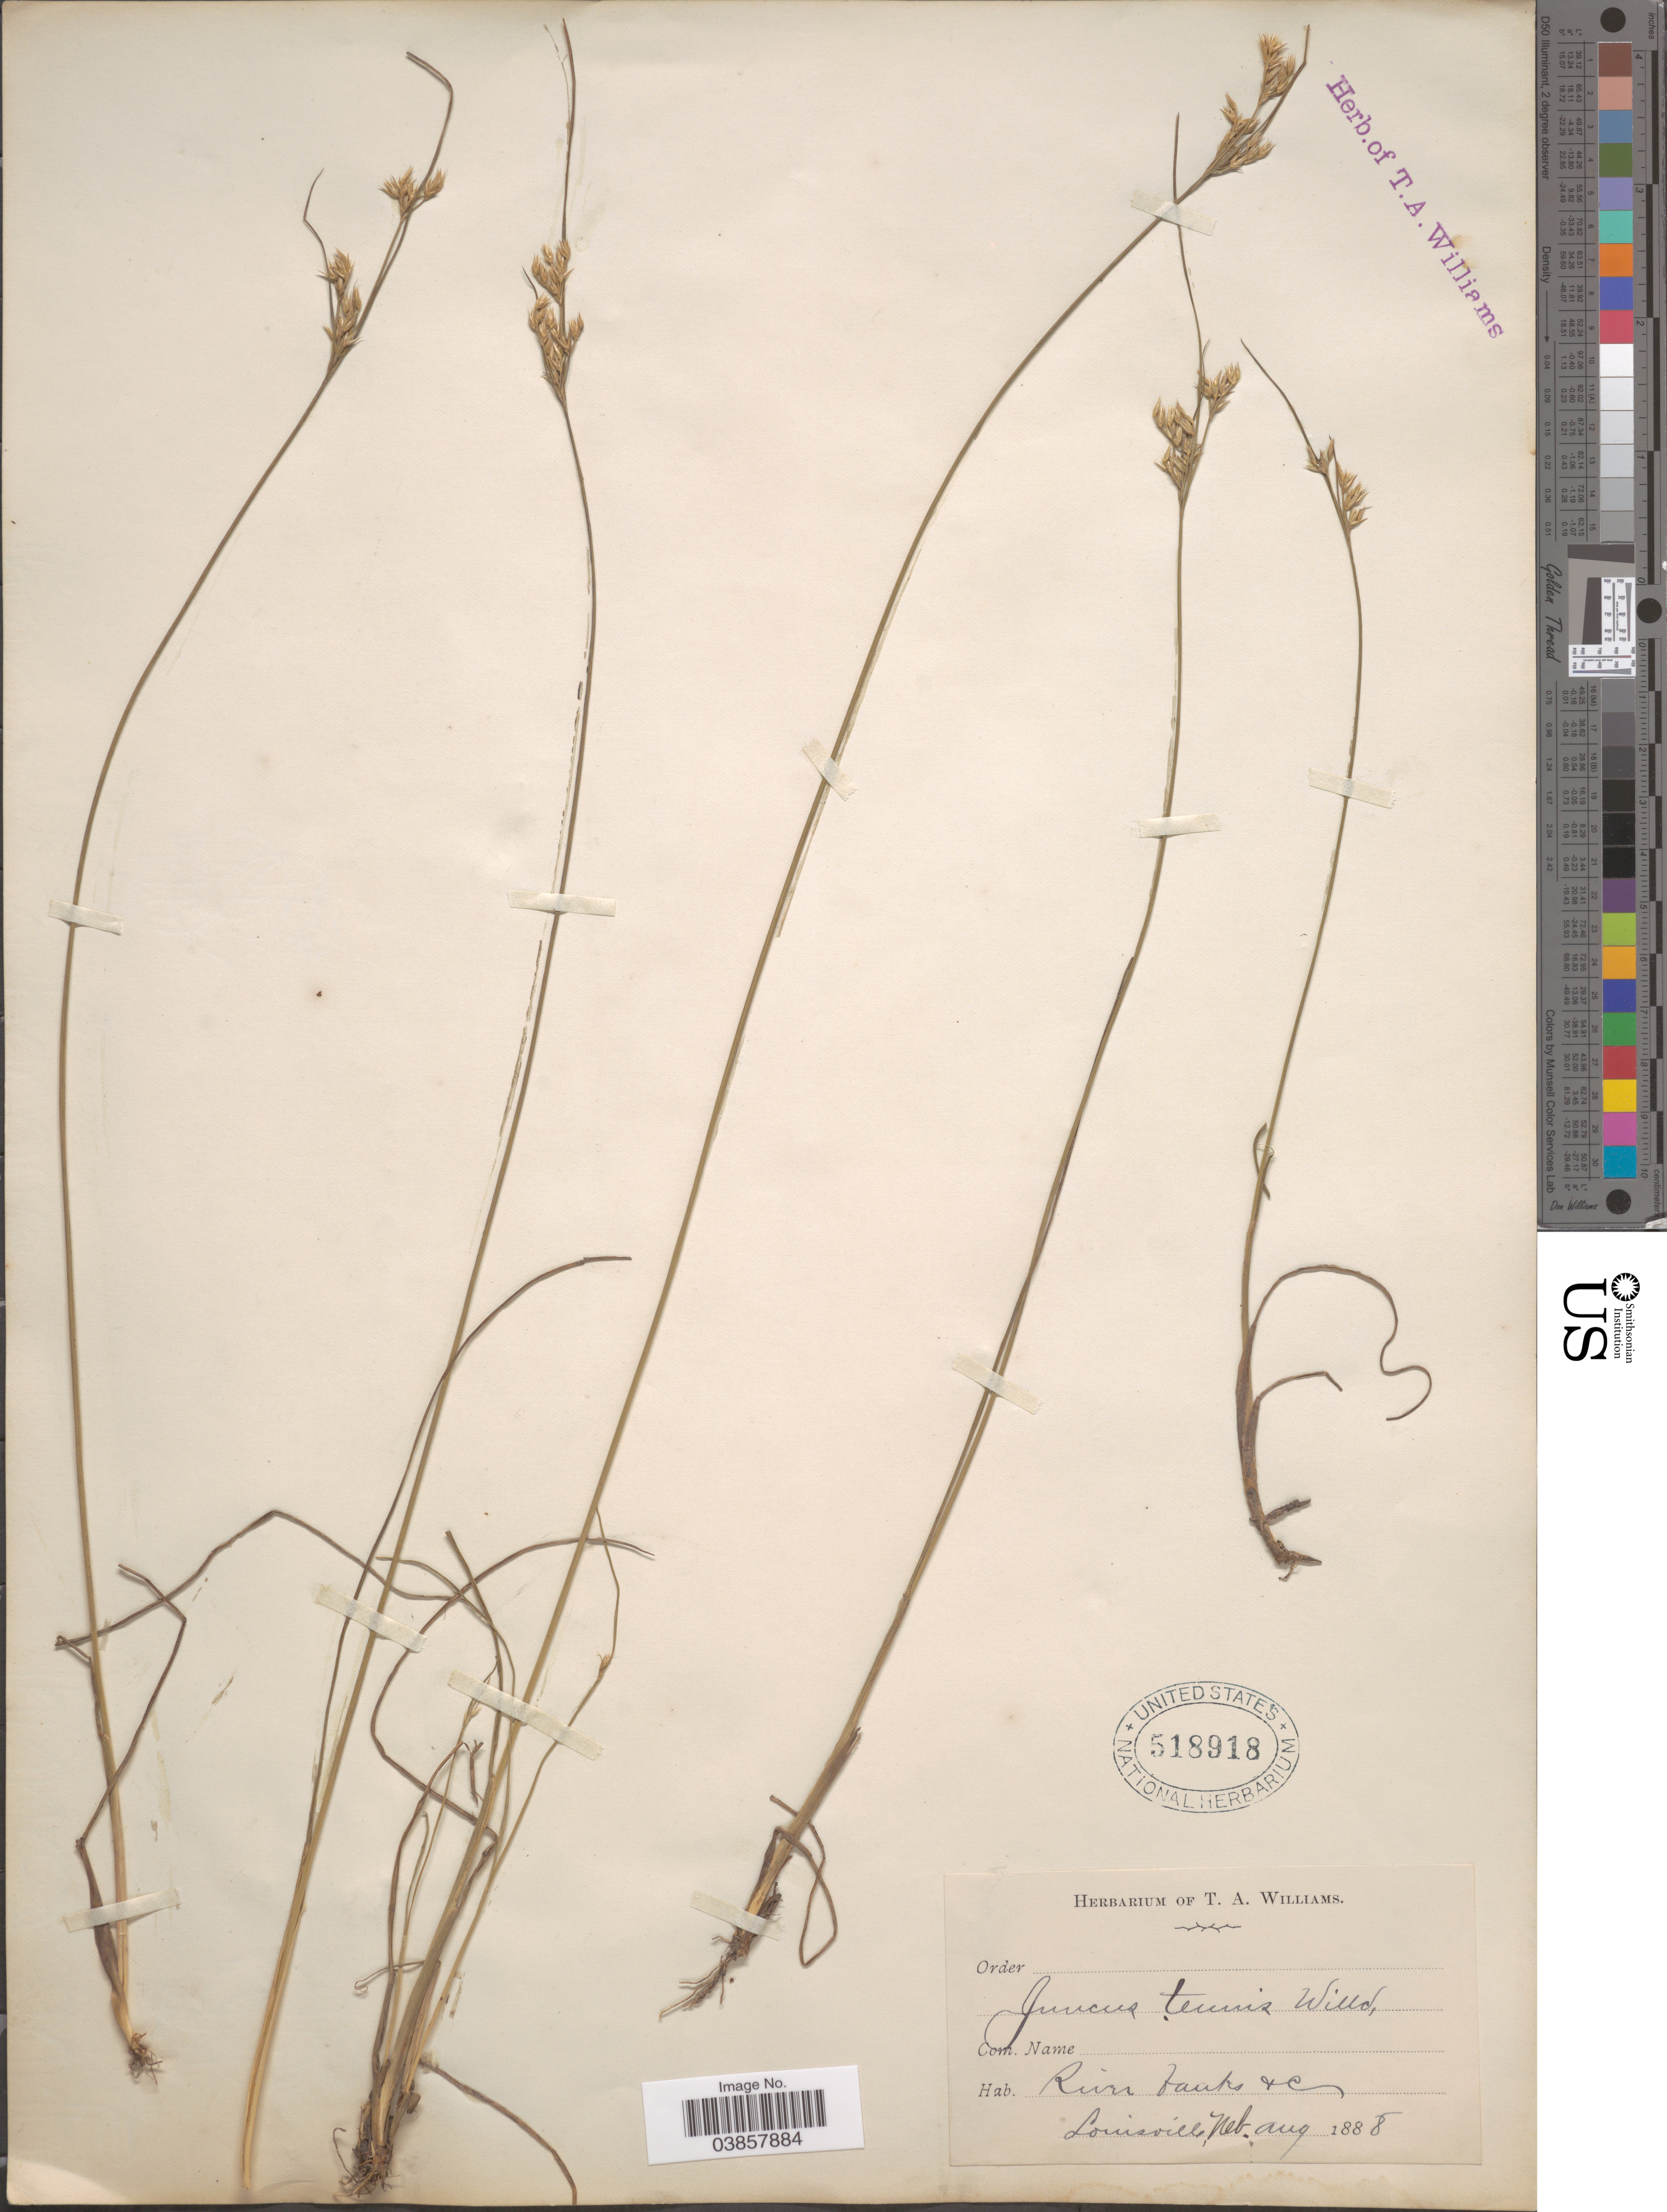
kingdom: Plantae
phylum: Tracheophyta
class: Liliopsida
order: Poales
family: Juncaceae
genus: Juncus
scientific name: Juncus tenuis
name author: Willd.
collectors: ex herb. Thos. A. Williams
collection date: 1888-08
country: United States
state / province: Nebraska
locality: River banks of Louisville.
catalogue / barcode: US 518918